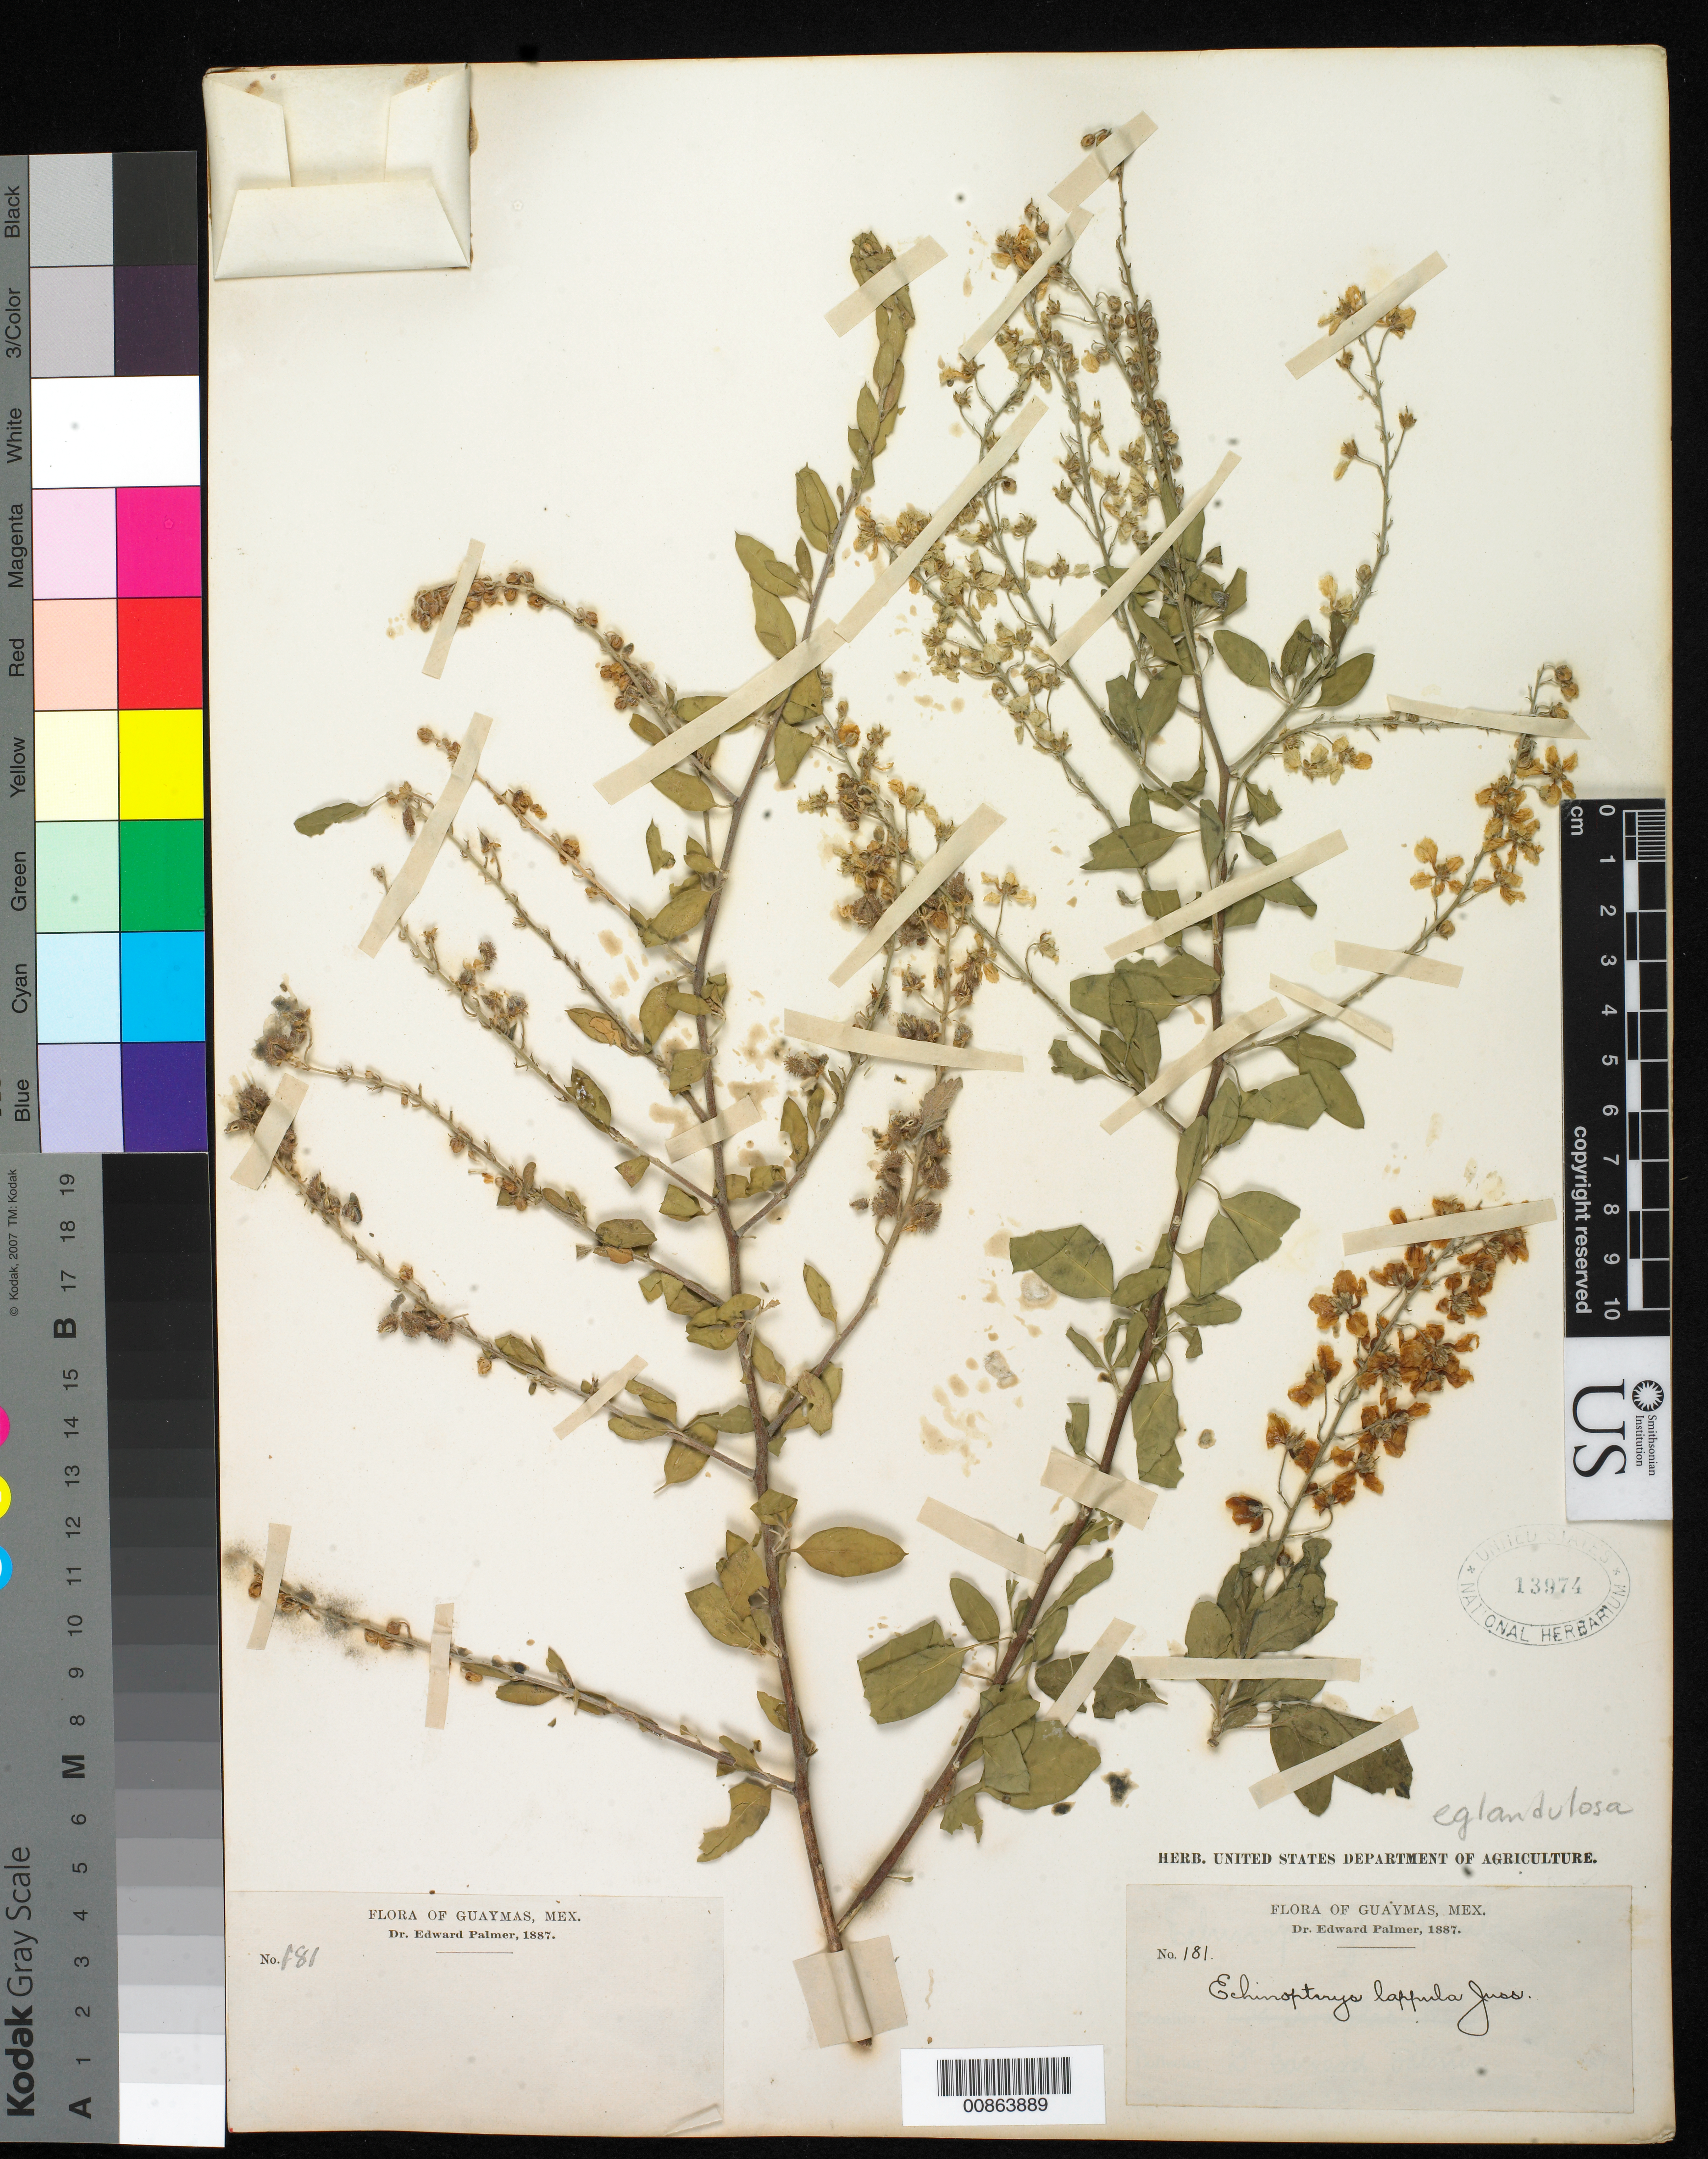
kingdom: Plantae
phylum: Tracheophyta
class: Magnoliopsida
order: Malpighiales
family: Malpighiaceae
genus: Echinopterys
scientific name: Echinopterys eglandulosa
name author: (A. Juss.) Small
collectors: E. Palmer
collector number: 181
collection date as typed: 1887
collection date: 1887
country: Mexico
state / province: Sonora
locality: Guaymas, Sonora.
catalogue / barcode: US 13974